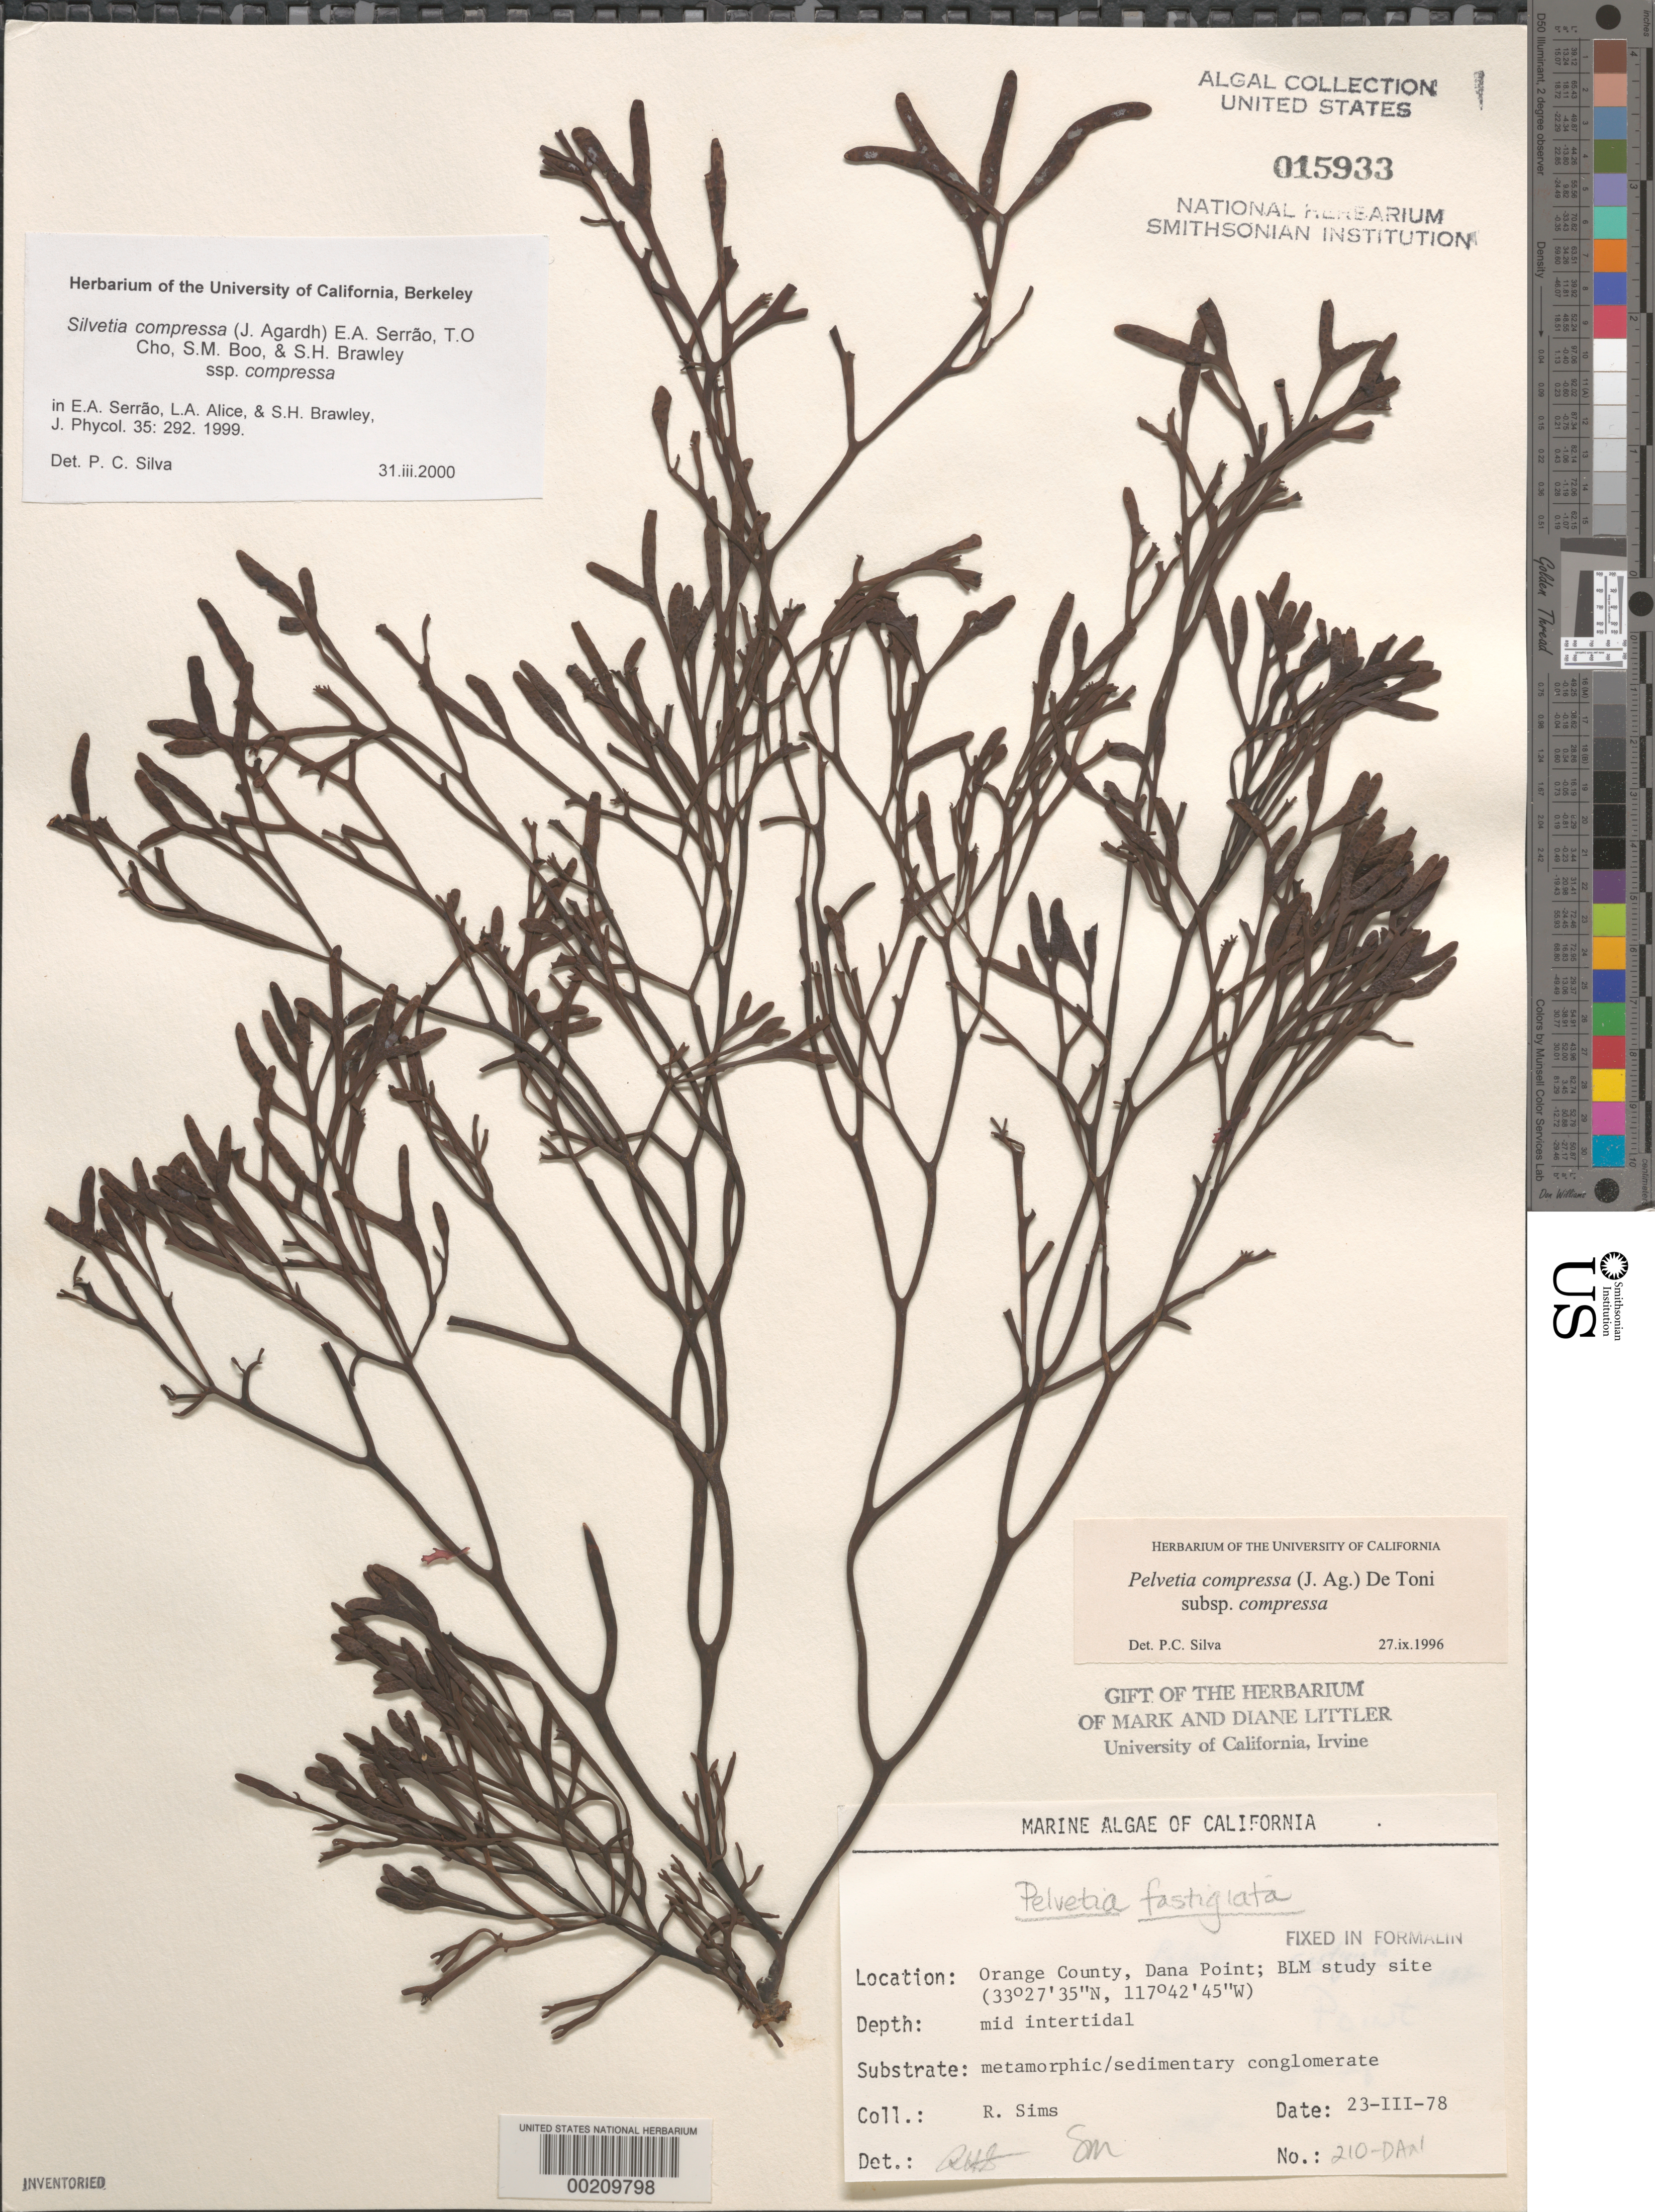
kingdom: Chromista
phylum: Ochrophyta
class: Phaeophyceae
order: Fucales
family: Fucaceae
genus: Silvetia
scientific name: Silvetia compressa subsp. compressa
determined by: Silva, P. C.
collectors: R. H. Sims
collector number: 210-DAN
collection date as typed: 23 Mar 1978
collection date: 1978-03-23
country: United States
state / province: California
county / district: Orange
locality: Dana Point, 1 km north of marina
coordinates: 33 27'35"N, 117 42'45"W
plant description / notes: BLM-SOCALBIGHT Rocky Intertidal Survey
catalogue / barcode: US 15933